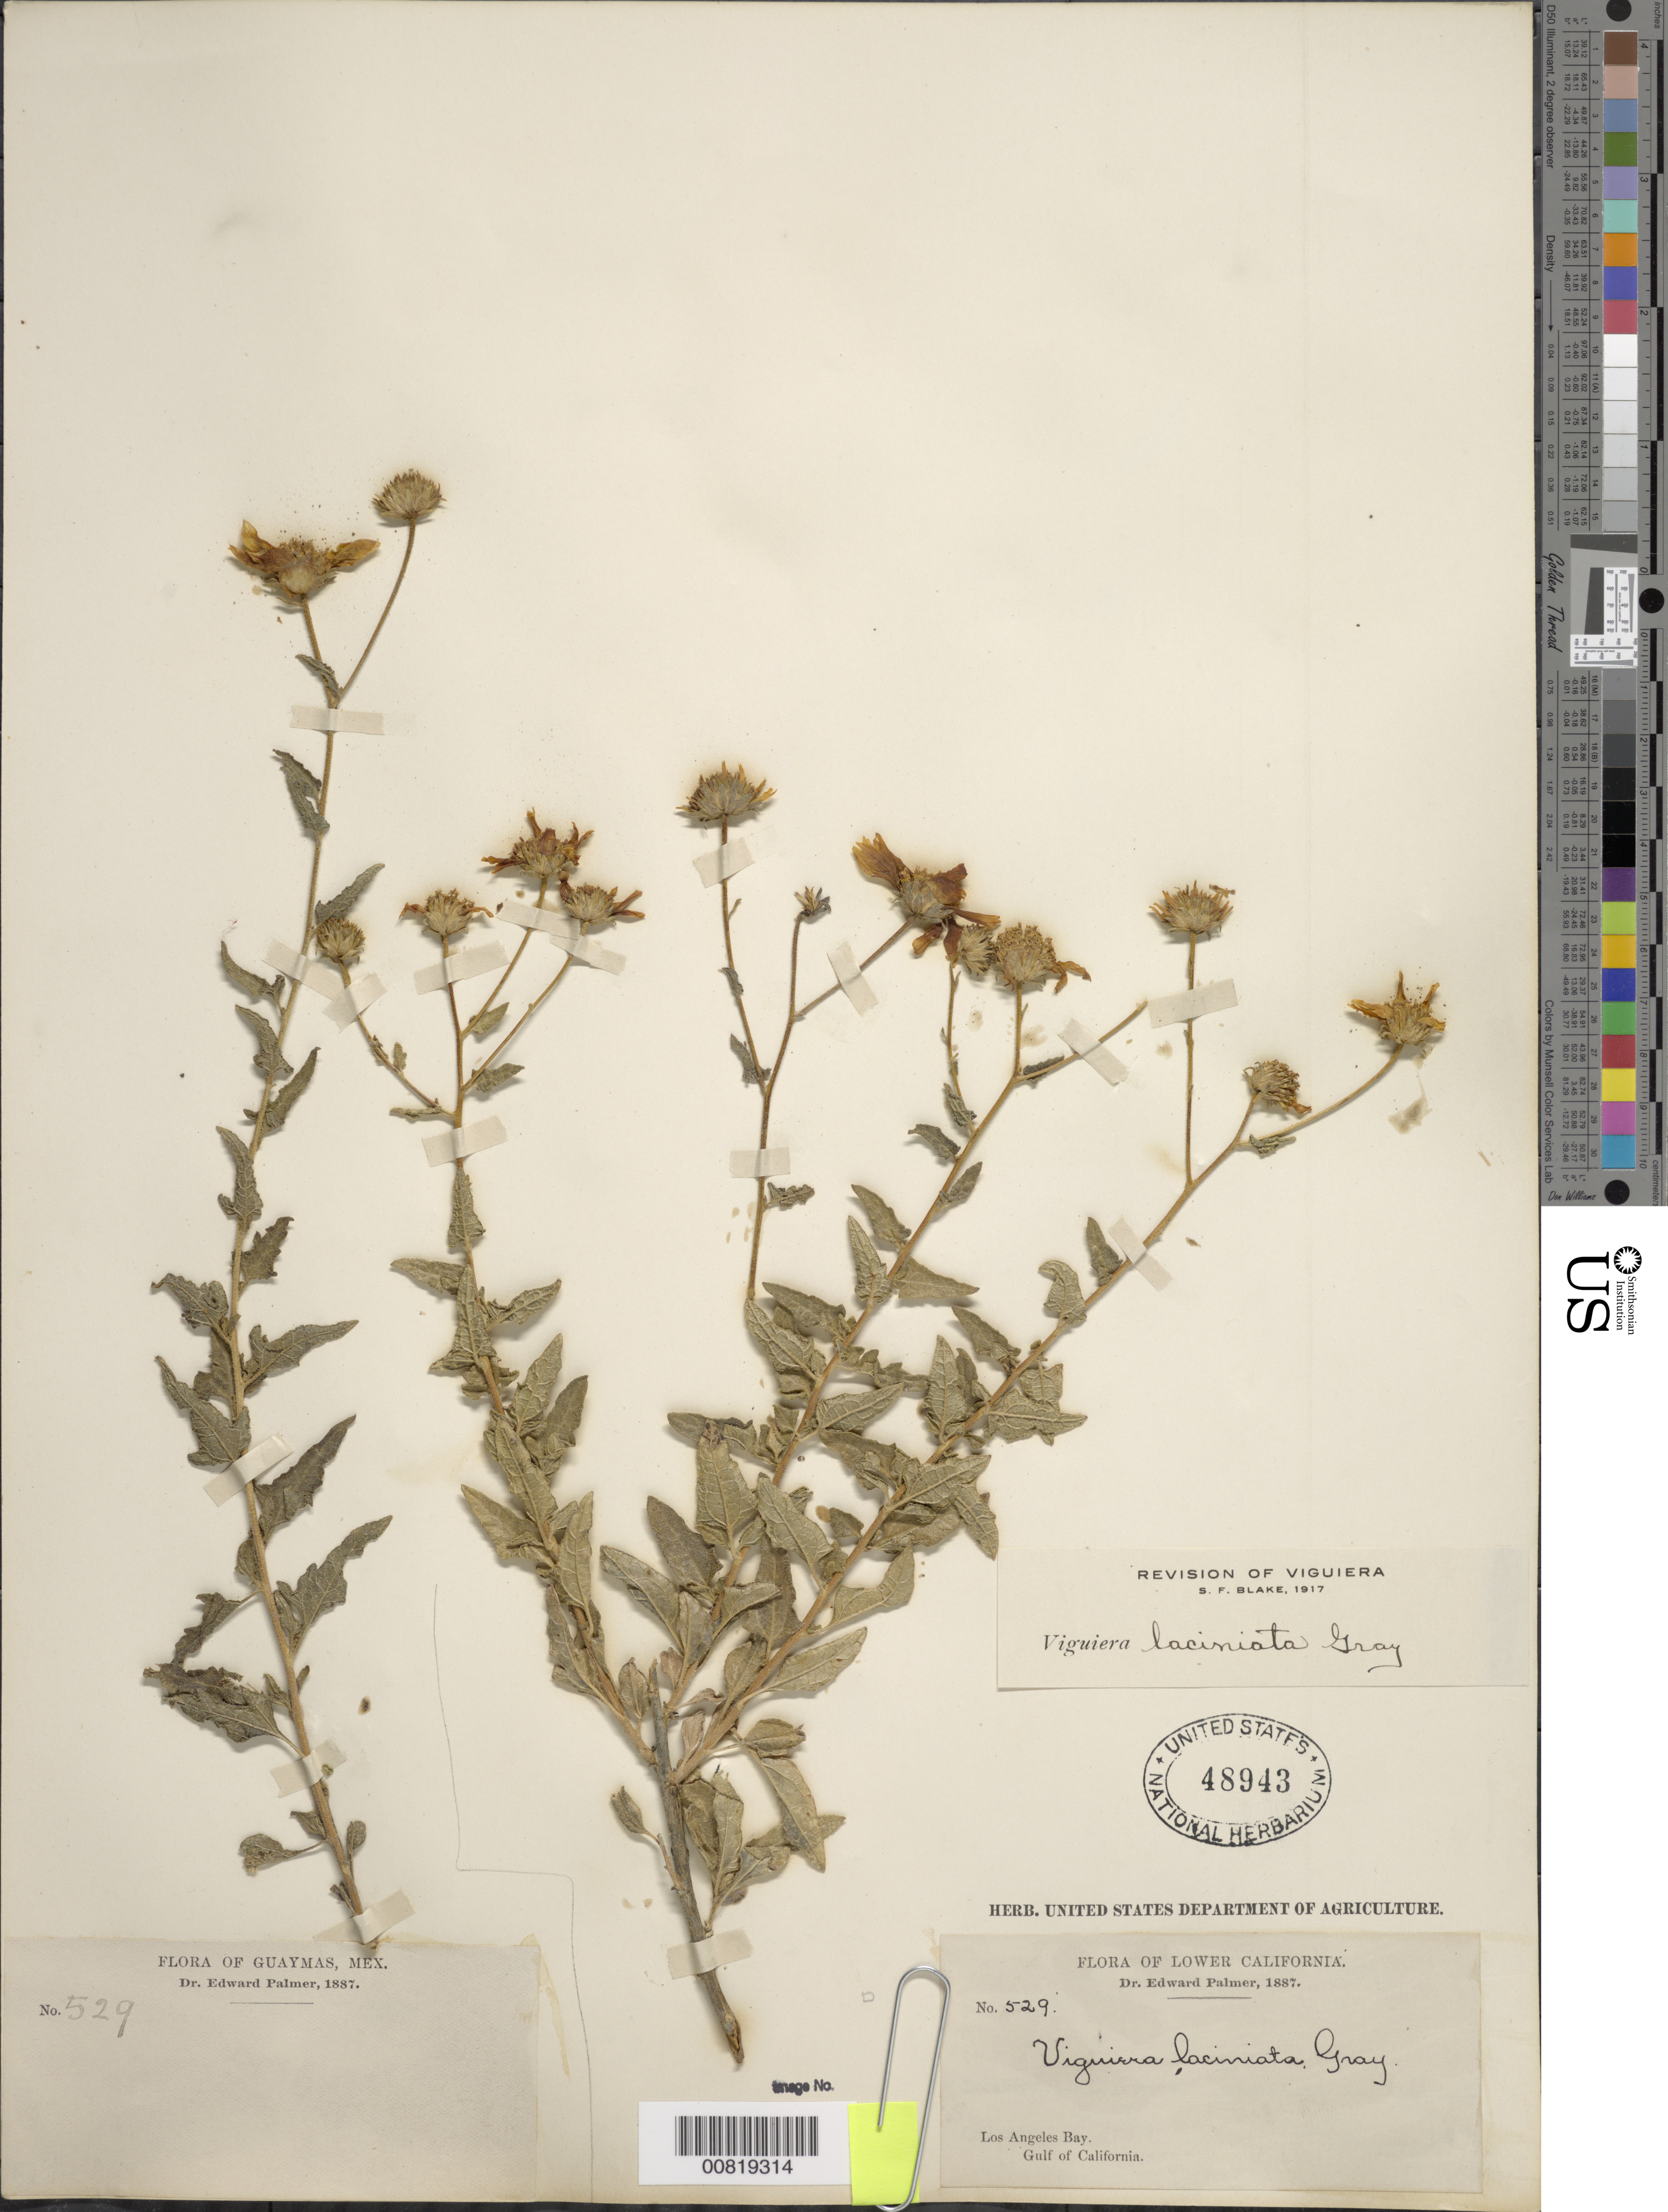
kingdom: Plantae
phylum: Tracheophyta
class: Magnoliopsida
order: Asterales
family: Asteraceae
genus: Viguiera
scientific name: Viguiera laciniata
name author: A. Gray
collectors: E. Palmer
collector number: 529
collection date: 1887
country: Mexico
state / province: Baja California Norte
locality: Lower California, Los Angeles Bay, Gulf of California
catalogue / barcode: US 48943